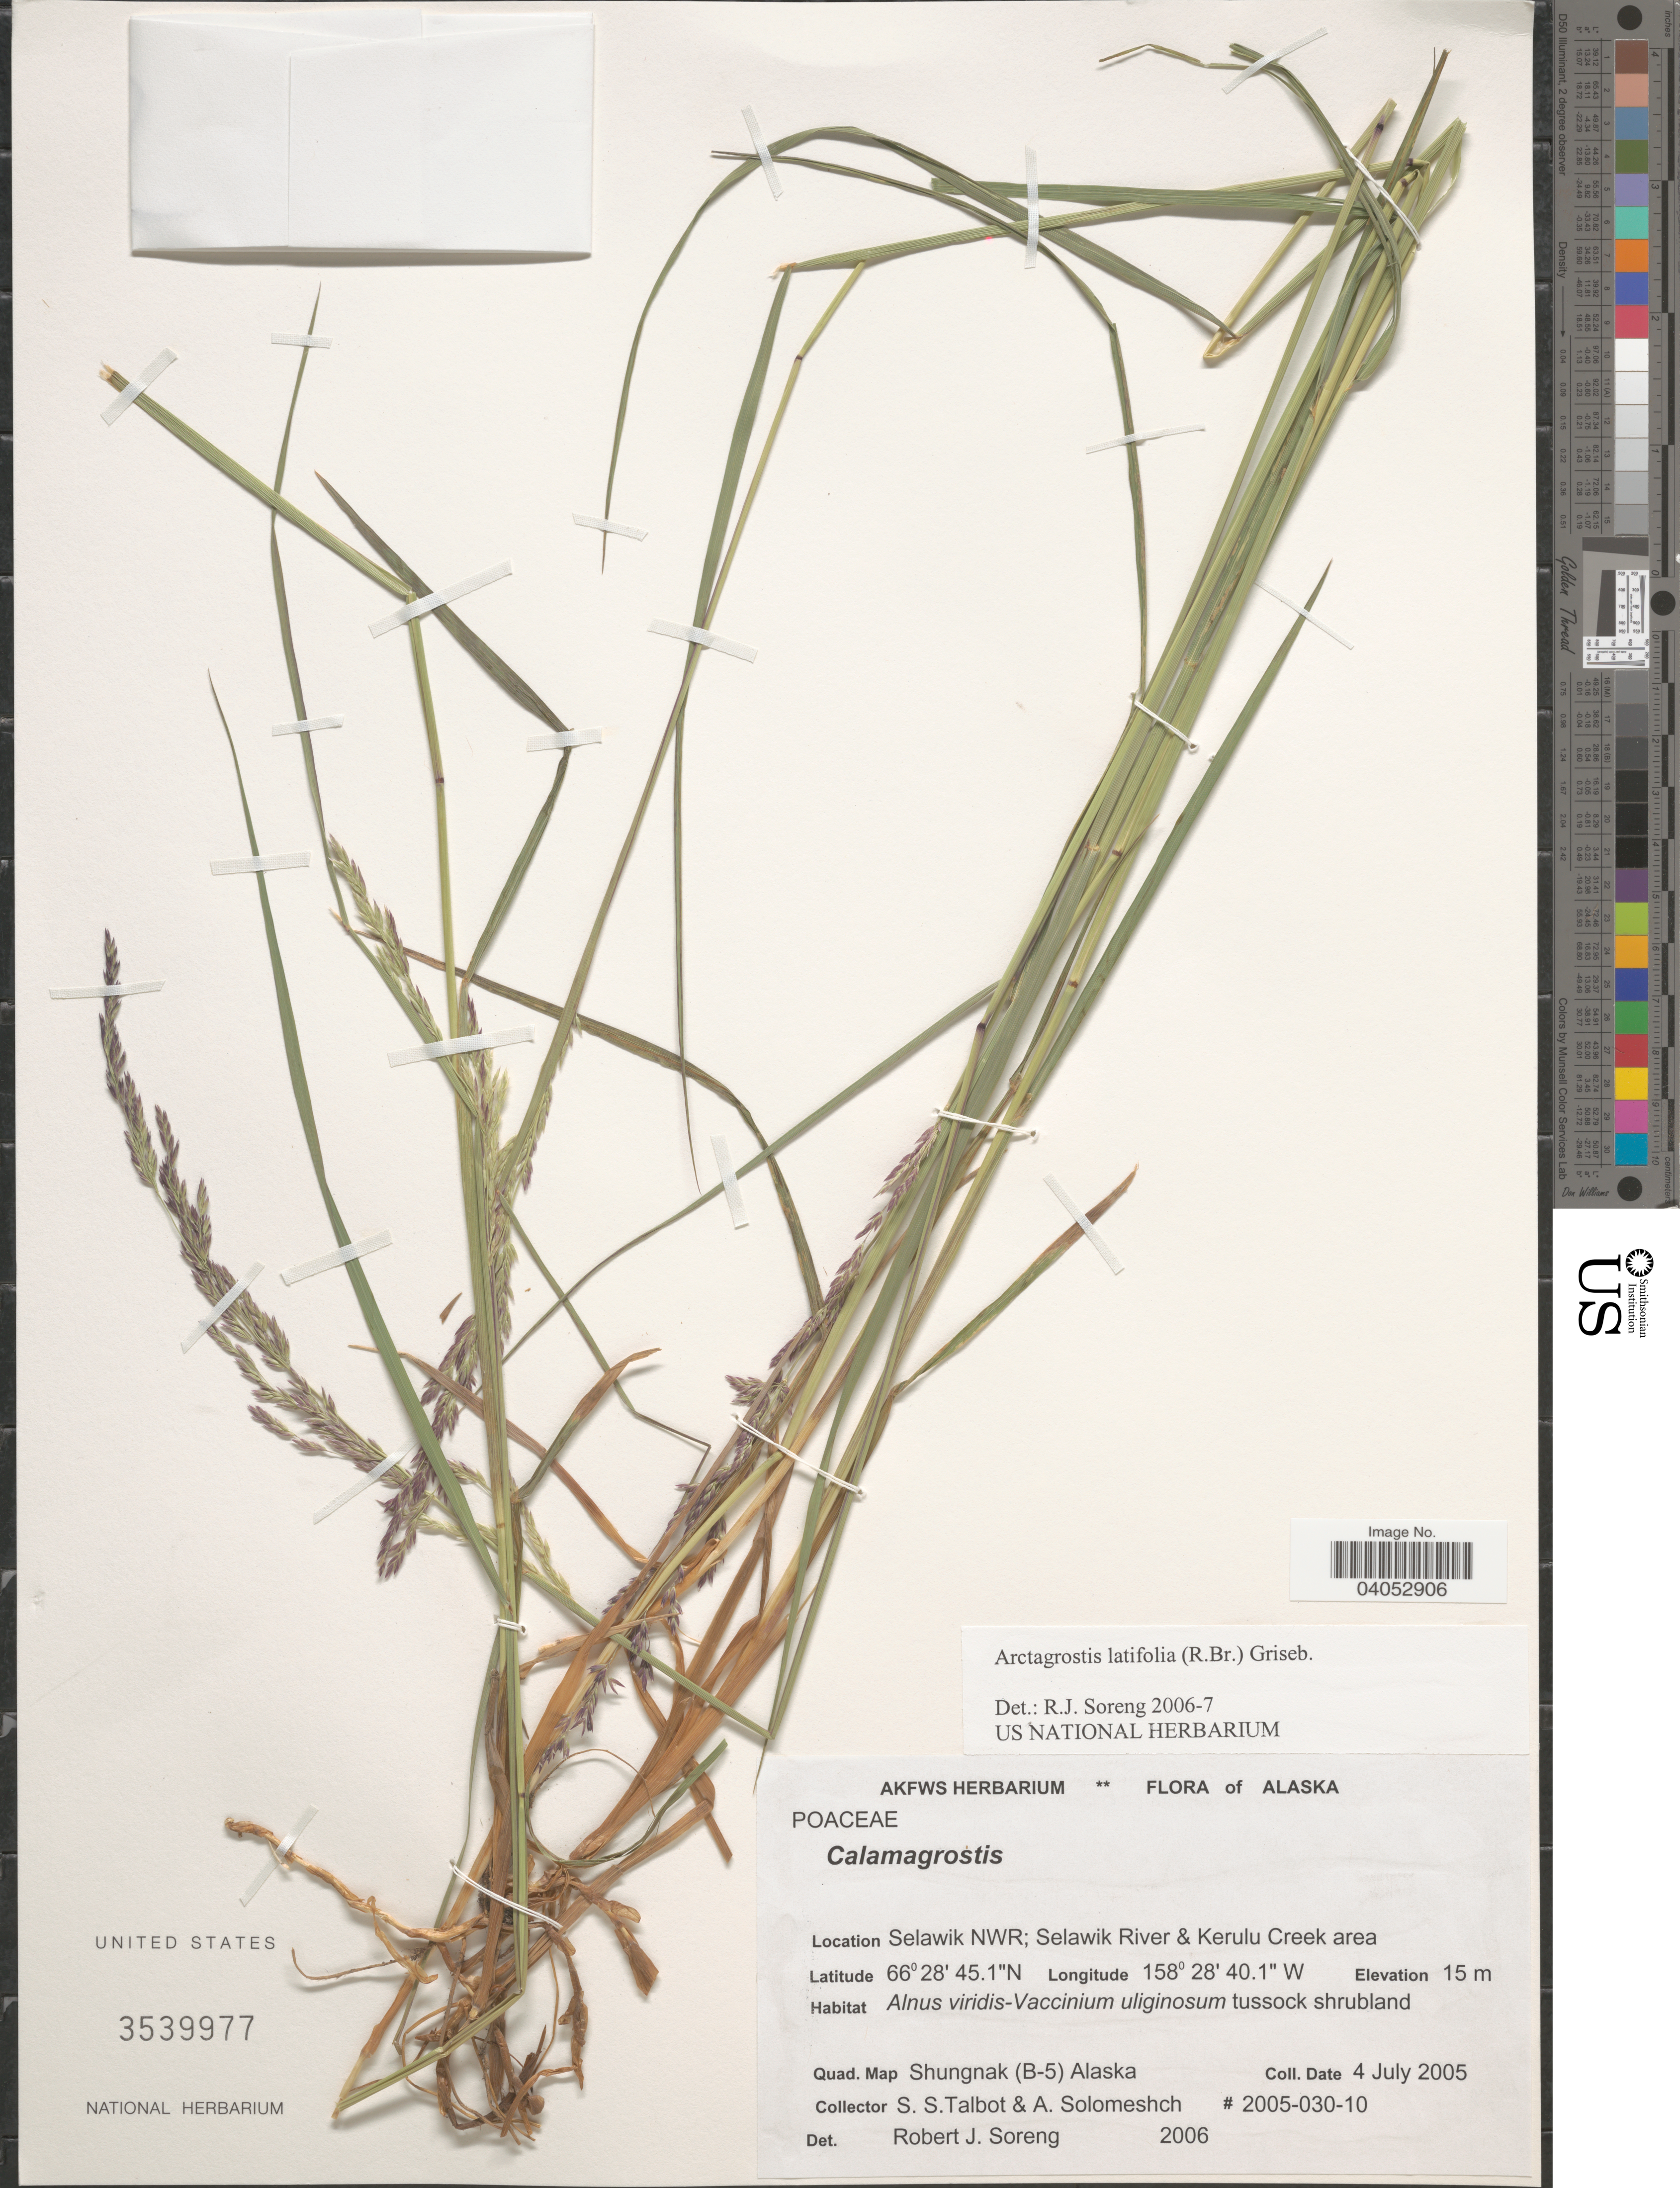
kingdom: Plantae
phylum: Tracheophyta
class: Liliopsida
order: Poales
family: Poaceae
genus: Arctagrostis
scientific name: Arctagrostis latifolia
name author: (R. Br.) Griseb.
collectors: S. S. Talbot & A. Solomeshch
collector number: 2005-030-10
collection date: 2005-07-04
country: United States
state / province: Alaska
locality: Selawik NWR; Selawik River & Kerulu Creek area. Quad. Map Shungnak (B-5).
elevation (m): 15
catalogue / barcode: US 3539977